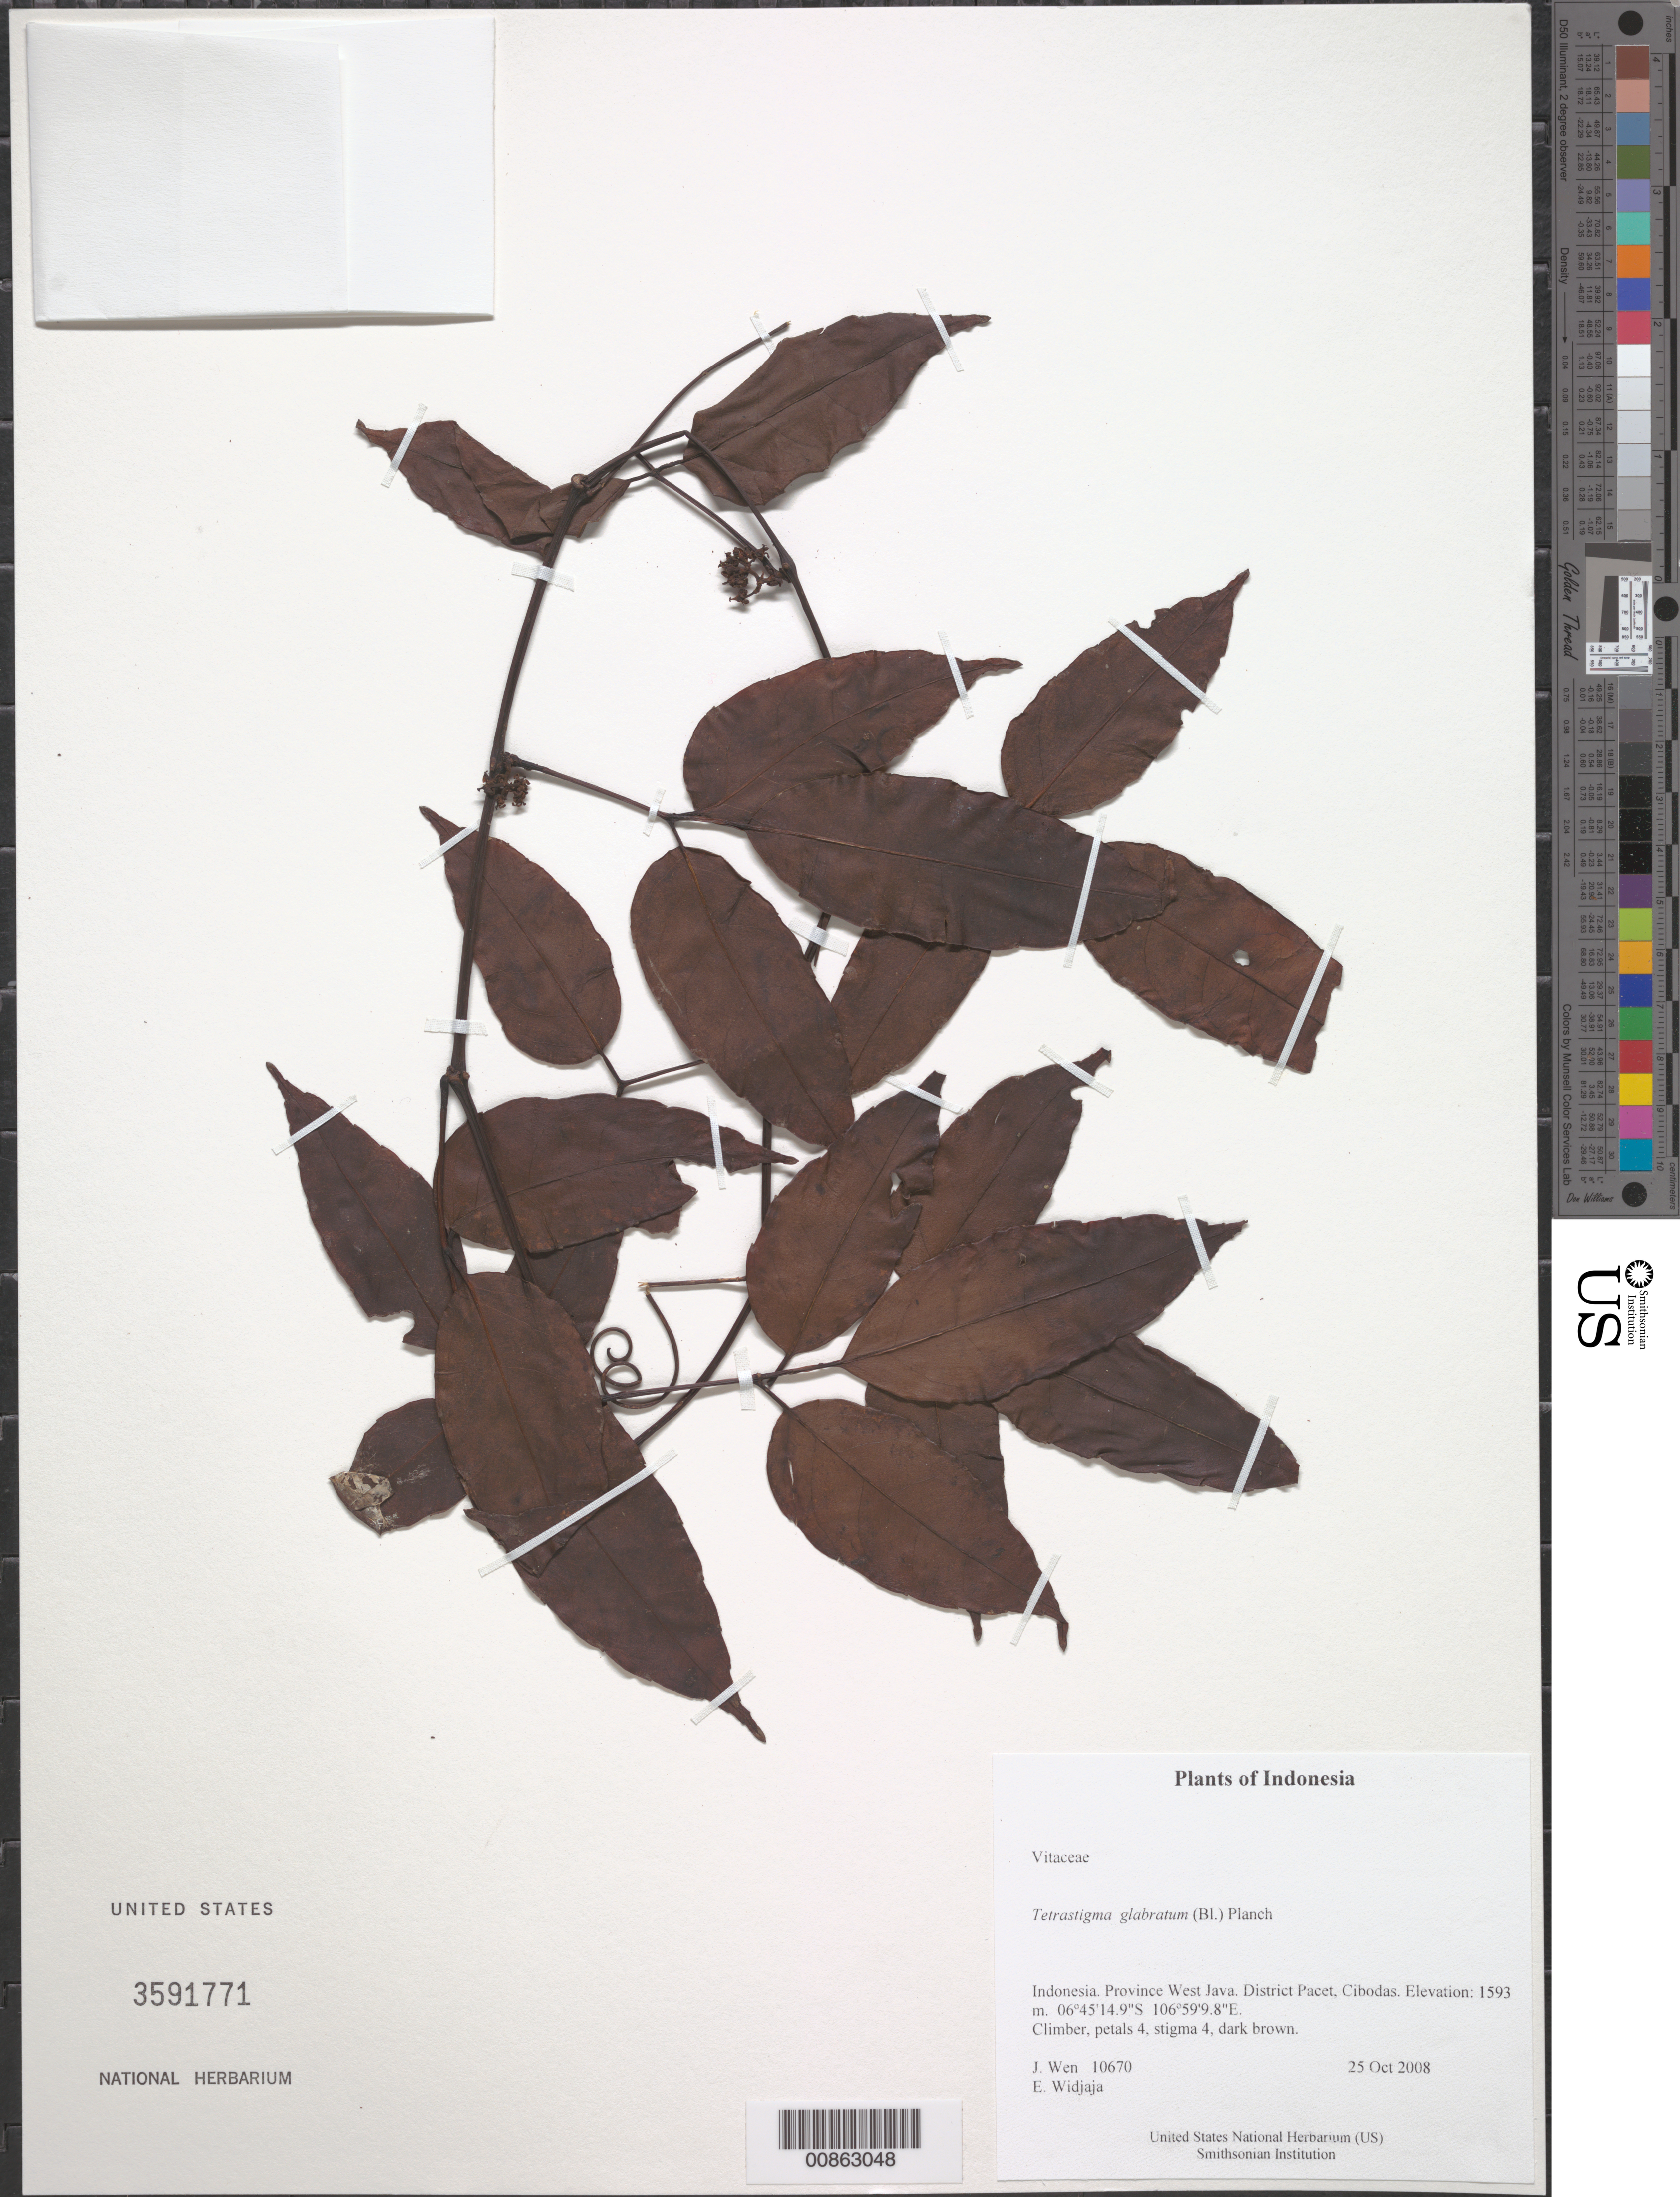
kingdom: Plantae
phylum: Tracheophyta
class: Magnoliopsida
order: Vitales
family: Vitaceae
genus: Tetrastigma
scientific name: Tetrastigma glabratum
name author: Planch.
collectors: J. Wen & E. A. Widjaja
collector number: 10670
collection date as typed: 25 Oct 2008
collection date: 2008-10-25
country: Indonesia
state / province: Java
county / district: Jawa Barat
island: Java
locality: District Pacet, Cibodas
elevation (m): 1593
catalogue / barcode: US 3591771